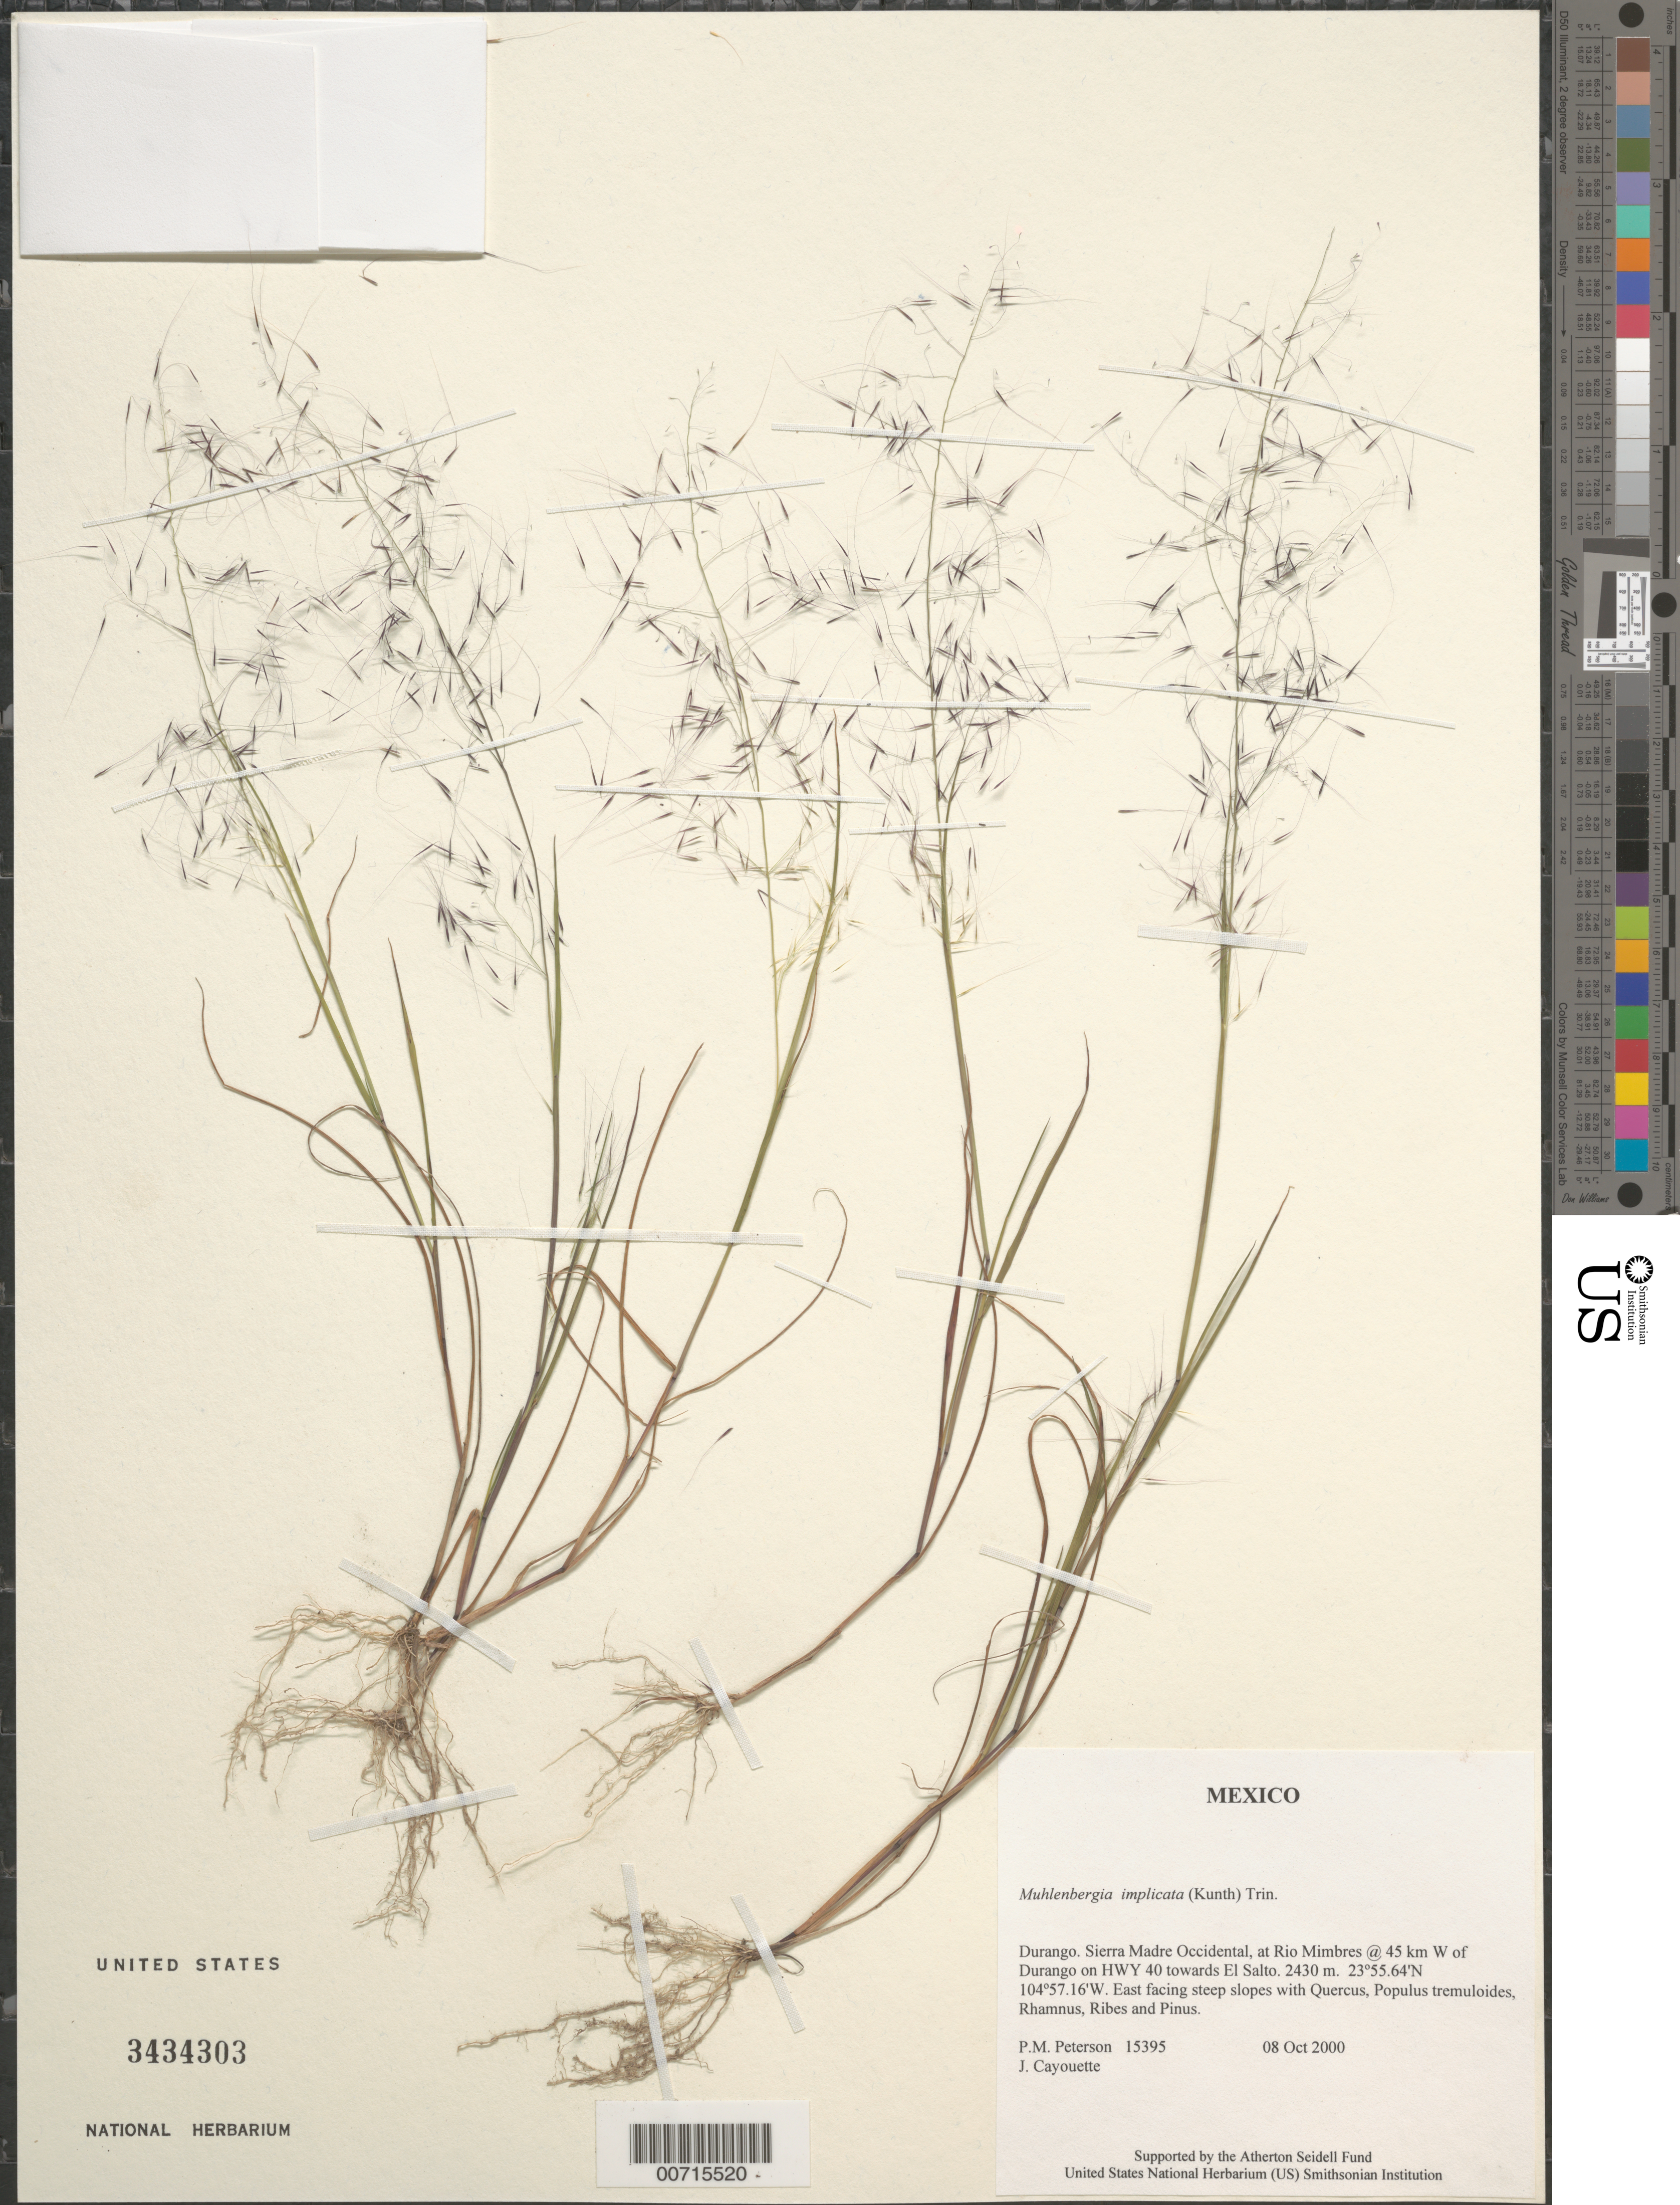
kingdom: Plantae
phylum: Tracheophyta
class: Liliopsida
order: Poales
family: Poaceae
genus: Muhlenbergia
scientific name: Muhlenbergia implicata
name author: (Kunth) Trin.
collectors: P. M. Peterson & J. Cayouette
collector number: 15395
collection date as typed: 08 Oct 2000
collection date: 2000-10-08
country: Mexico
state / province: Durango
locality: Sierra Madre Occidental, at Rio Mimbres @ 45 km W of Durango on HWY 40 towards El Salto.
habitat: East facing steep slopes with Quercus, Populus tremuloides, Rhamnus, Ribes and Pinus.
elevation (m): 2430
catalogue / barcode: US 3434303